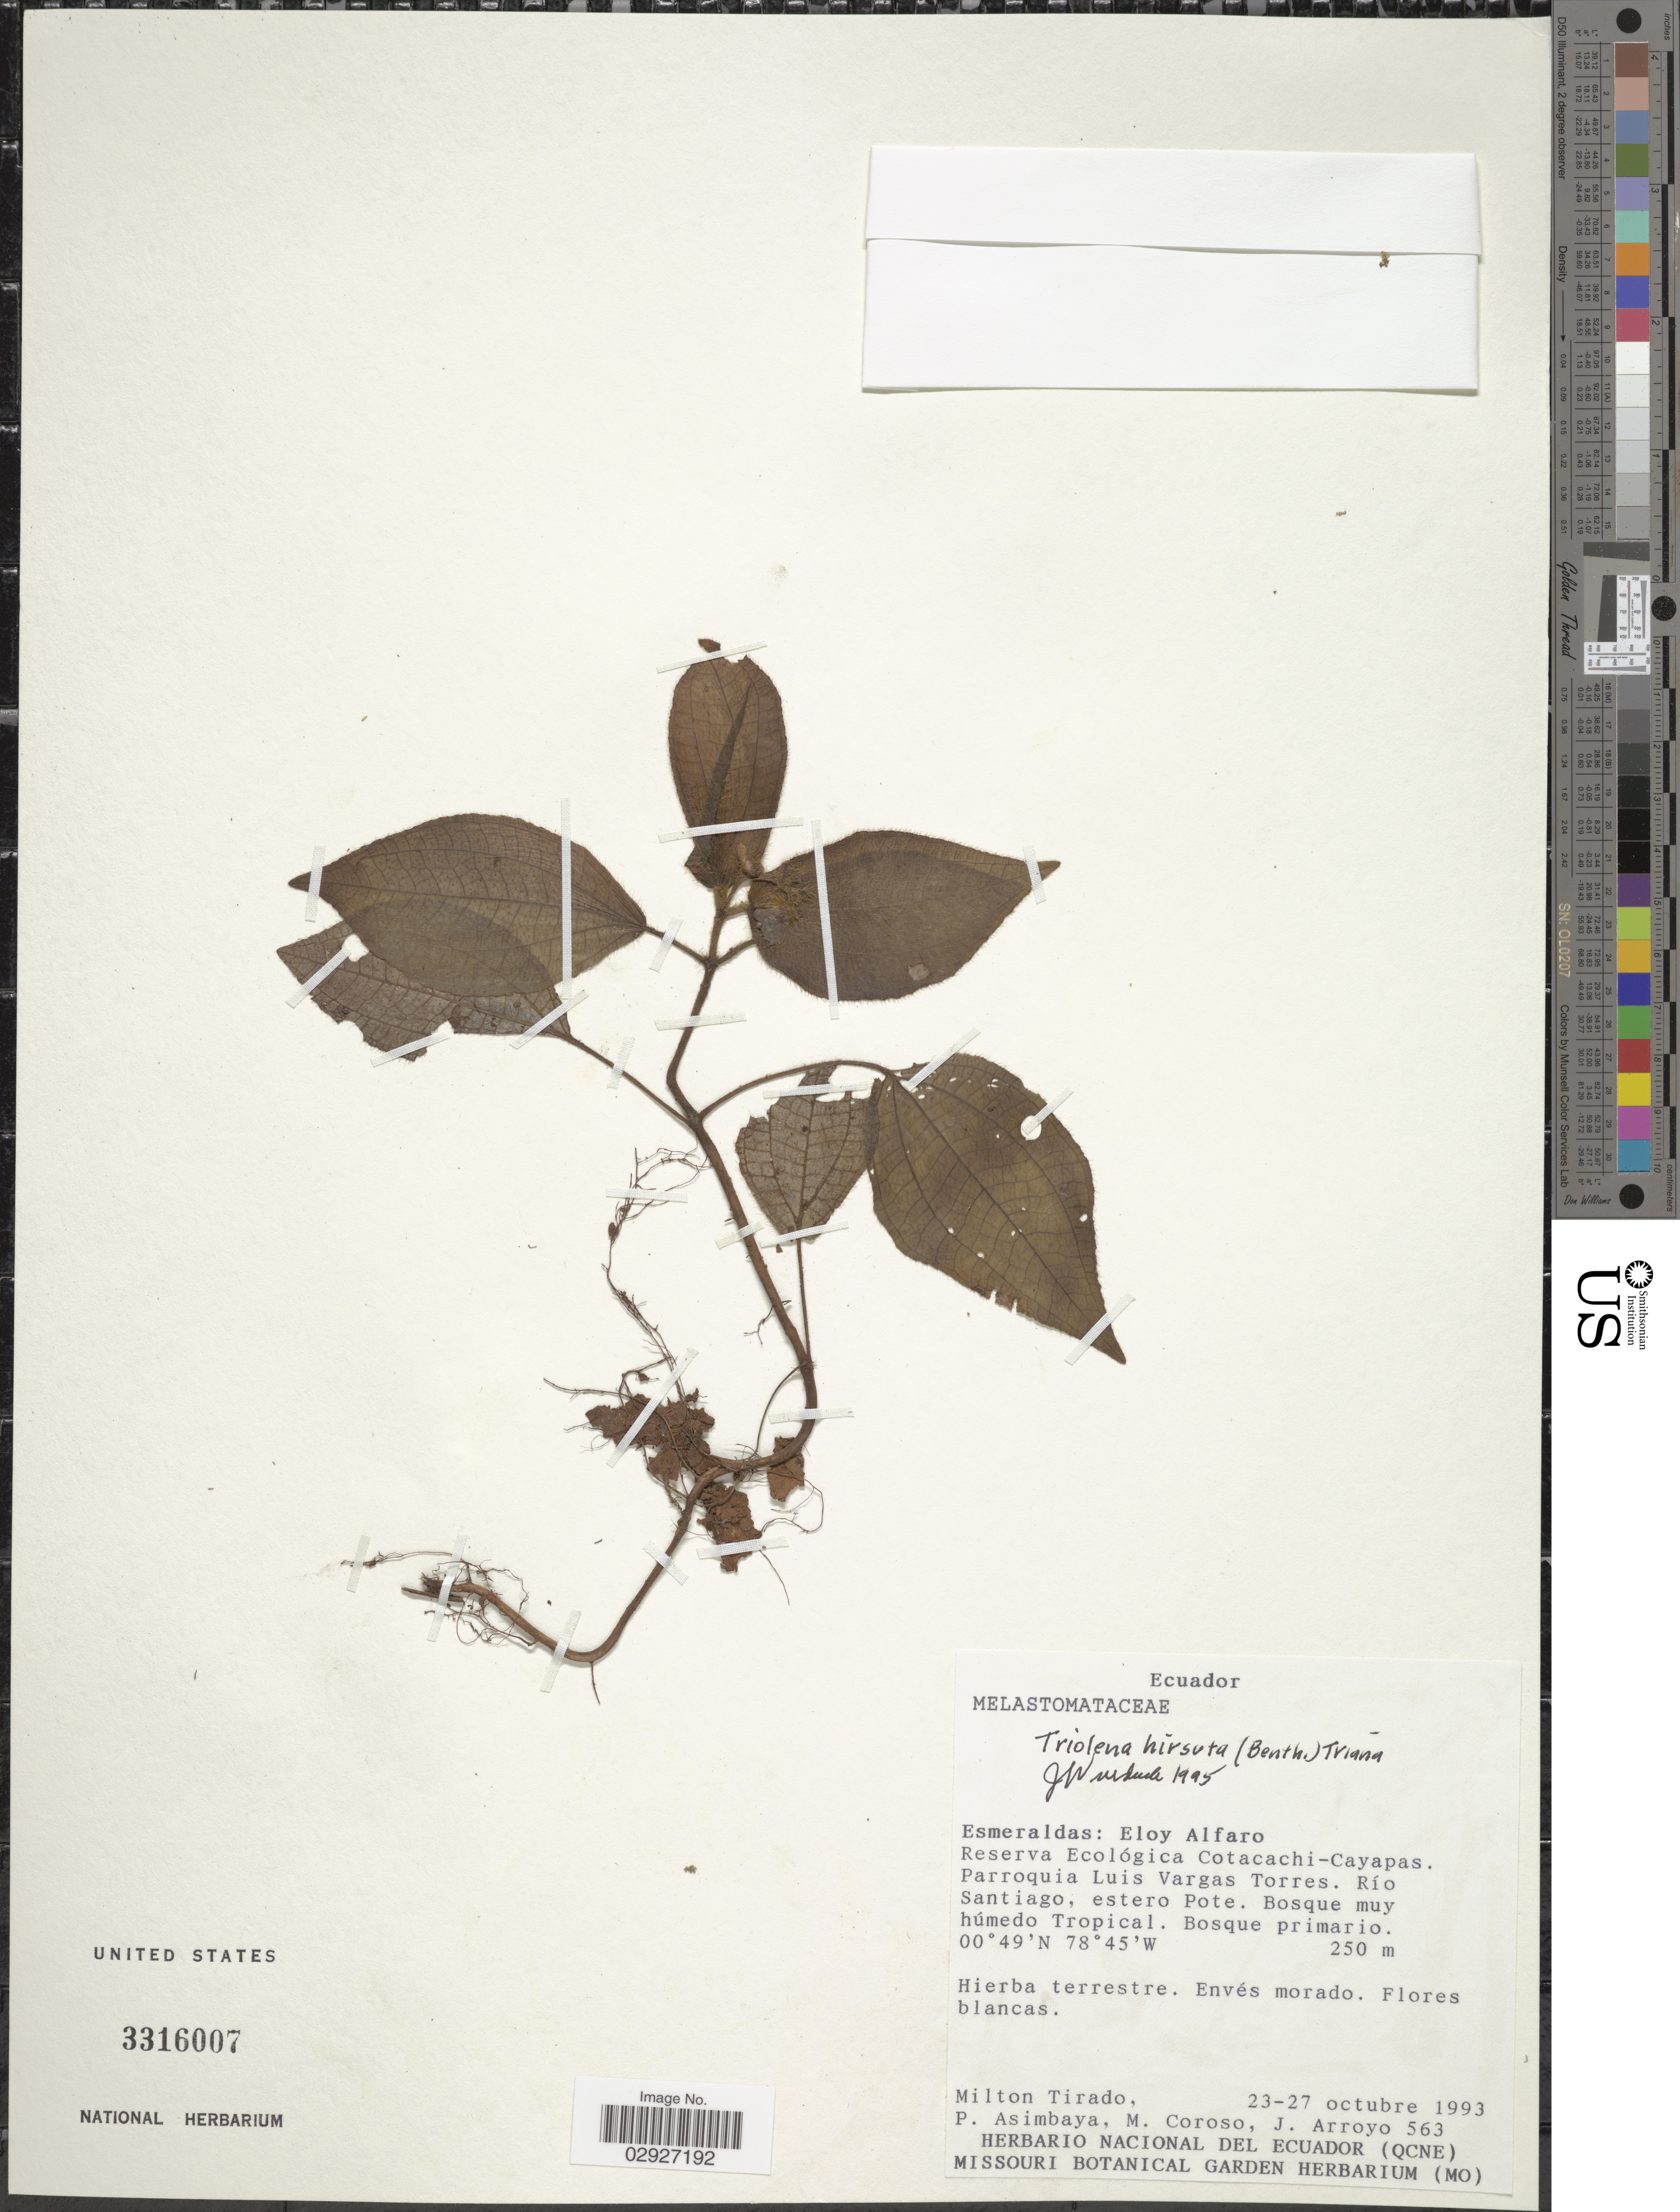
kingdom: Plantae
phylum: Tracheophyta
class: Magnoliopsida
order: Myrtales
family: Melastomataceae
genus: Triolena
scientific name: Triolena hirsuta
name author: (Benth.) Triana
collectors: M. Tirado, P. Asimbaya, M. Coroso & J. Arroyo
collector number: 563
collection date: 1993-10-23/1993-10-27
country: Ecuador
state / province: Esmeraldas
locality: Eloy Alfaro, Reserva Ecológica Cotacachi-Cayapas, Parroquia Luis Vargas Torres, Río Santiago, estero Pote.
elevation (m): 250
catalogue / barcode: US 3316007